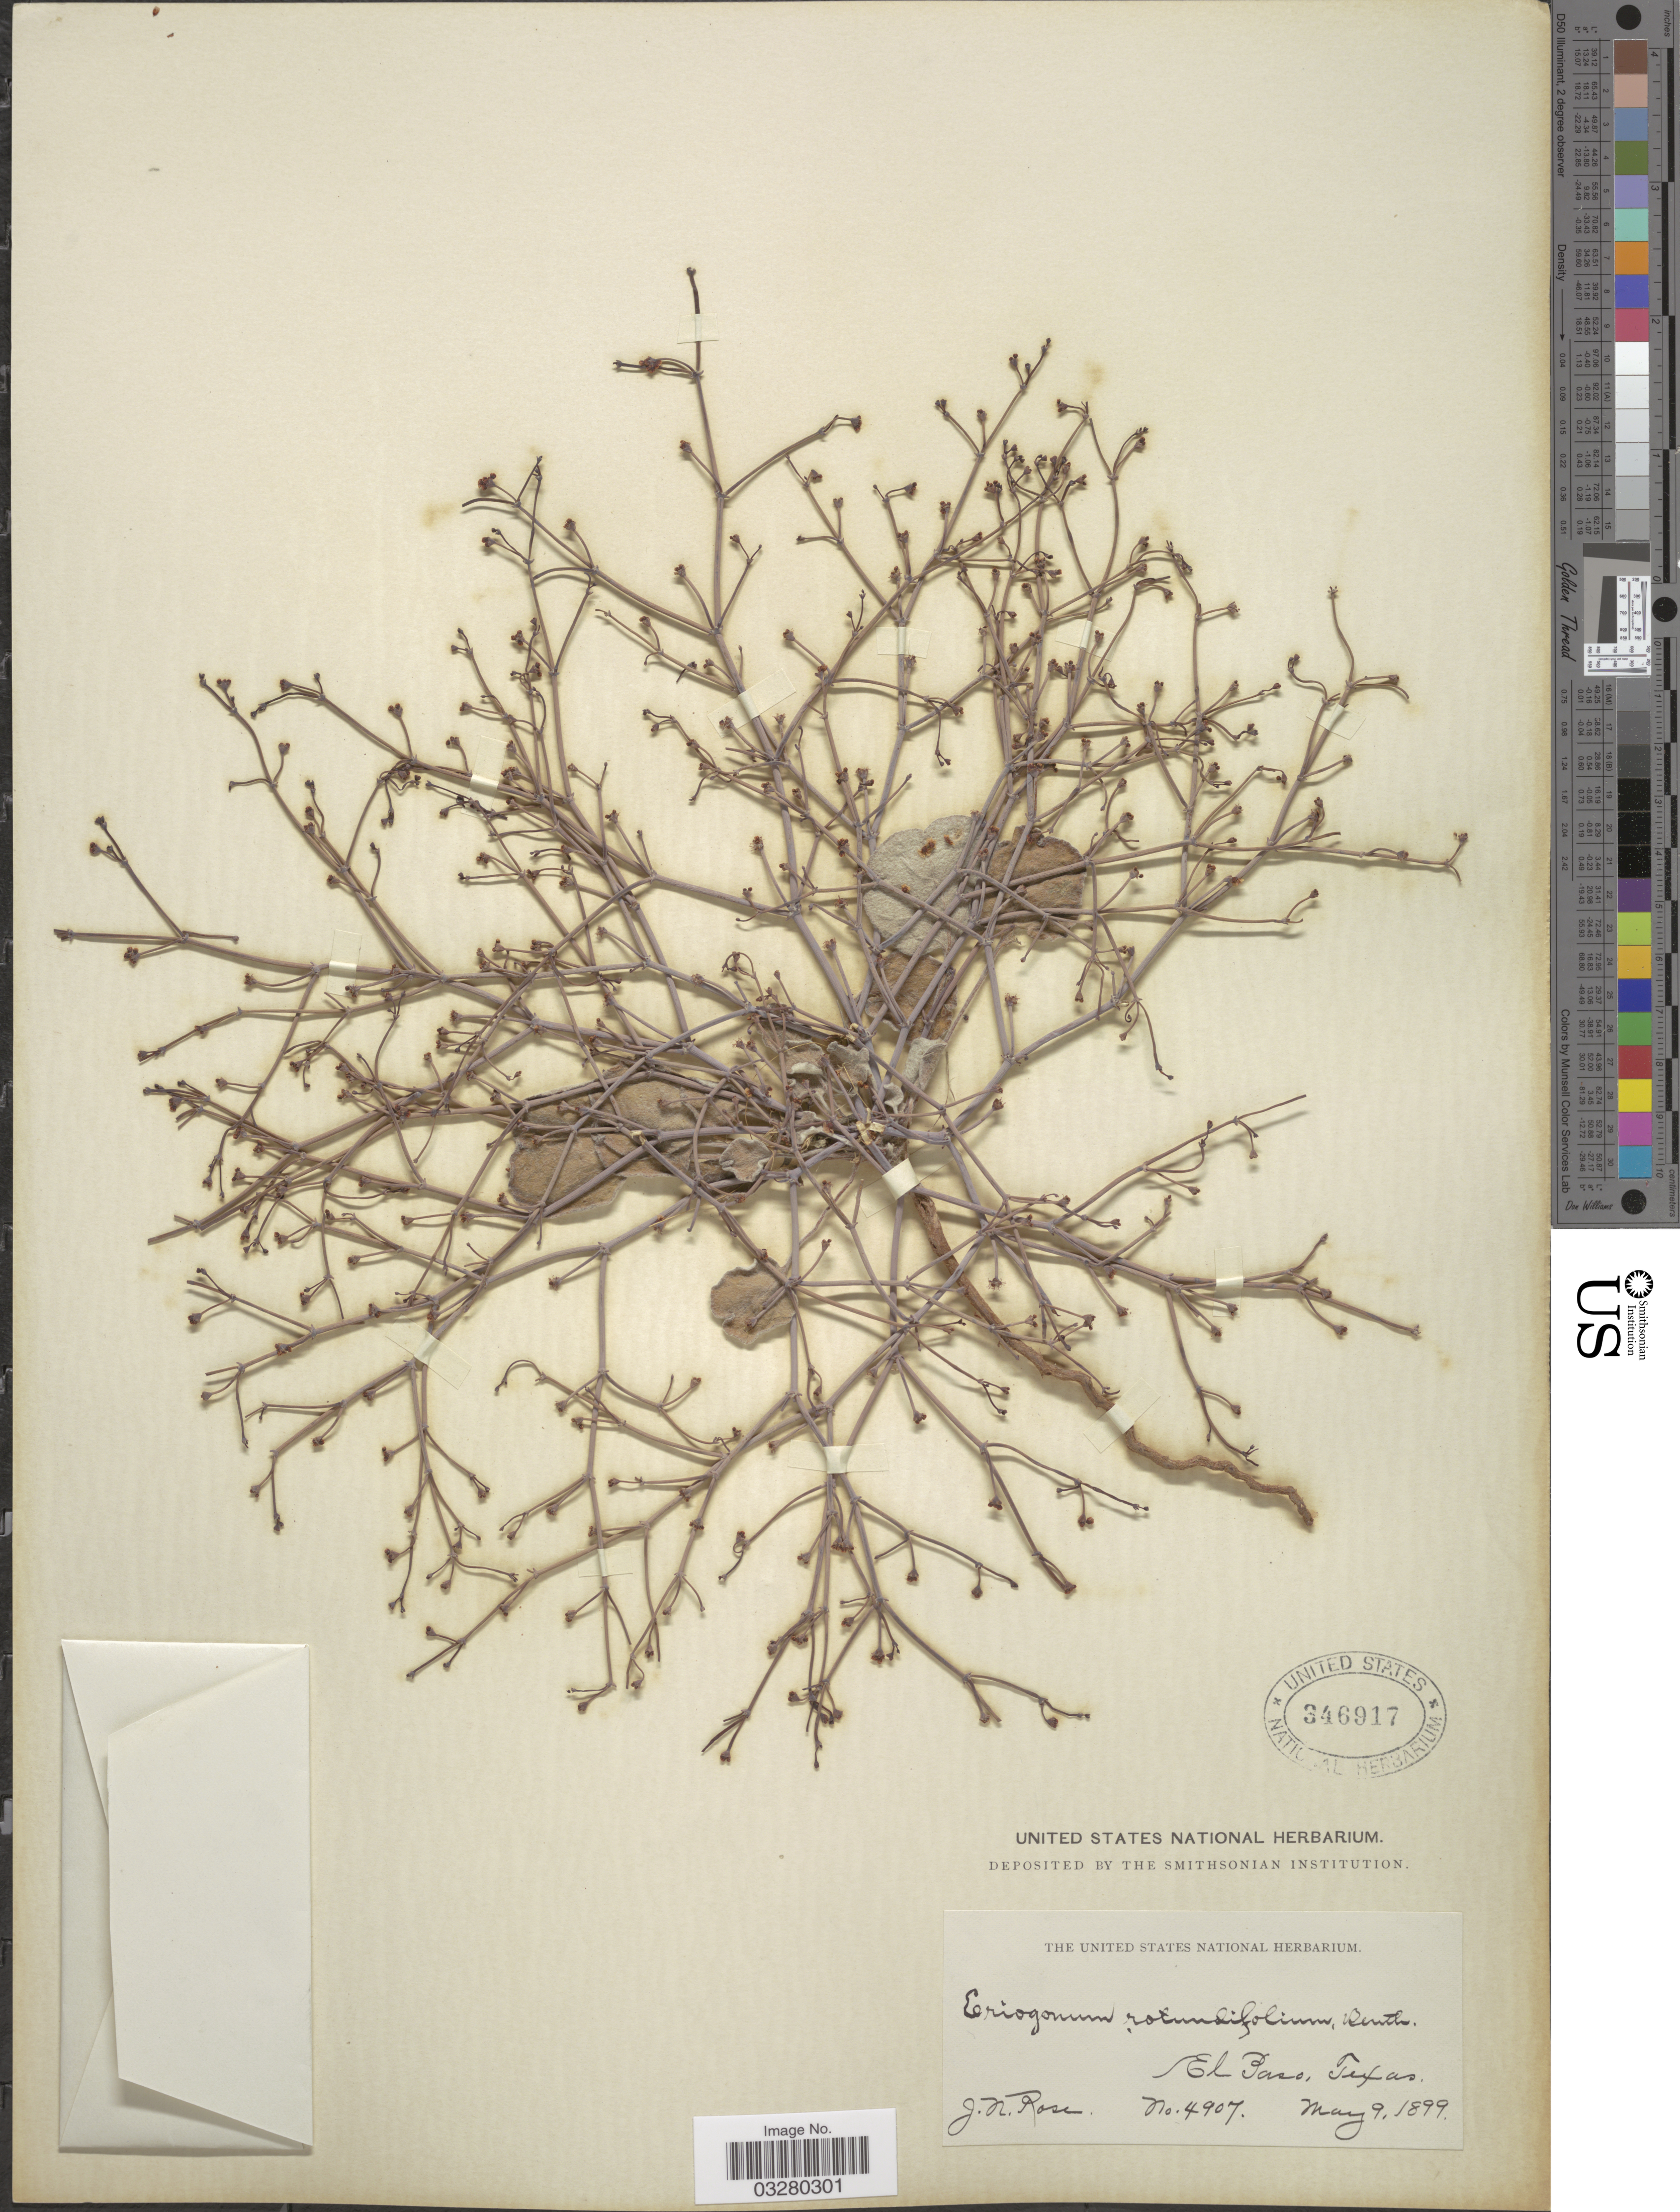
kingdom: Plantae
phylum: Tracheophyta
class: Magnoliopsida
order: Caryophyllales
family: Polygonaceae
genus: Eriogonum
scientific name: Eriogonum rotundifolium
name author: Benth. in DC.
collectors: J. N. Rose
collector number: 4907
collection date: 1899-05-09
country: United States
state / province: Texas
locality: El Paso.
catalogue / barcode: US 346917